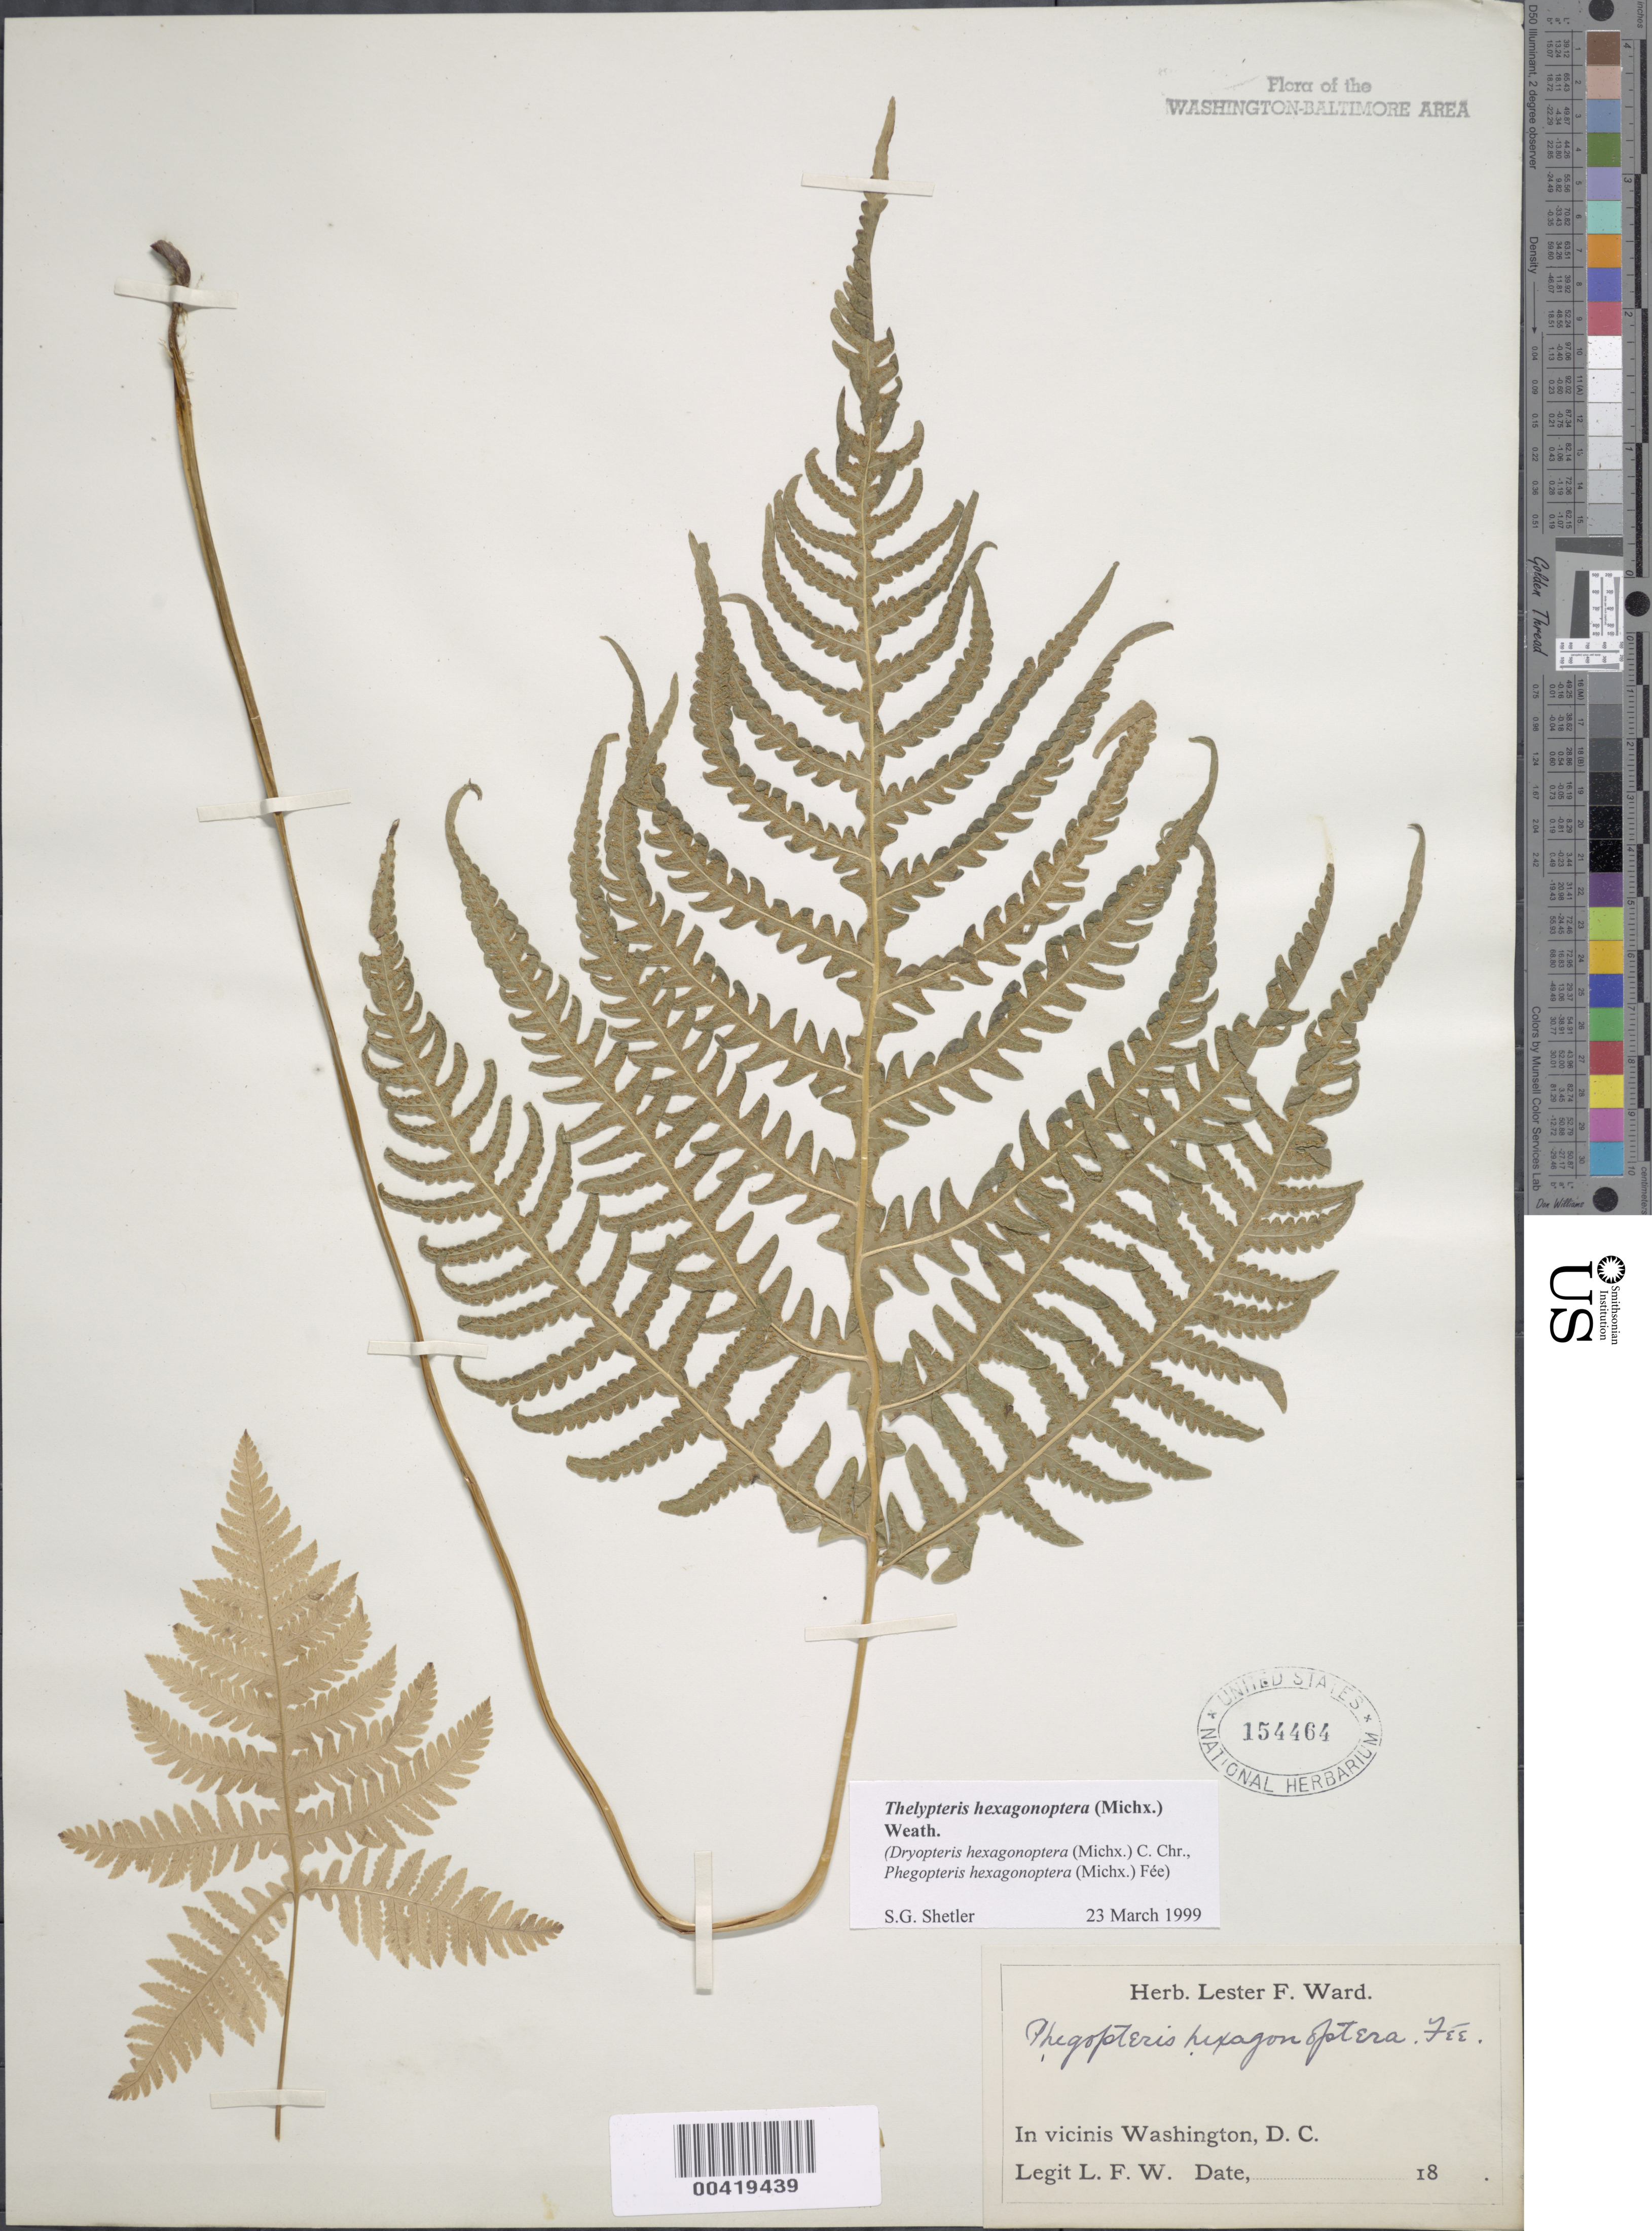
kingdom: Plantae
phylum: Tracheophyta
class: Polypodiopsida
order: Polypodiales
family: Thelypteridaceae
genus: Phegopteris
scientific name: Phegopteris hexagonoptera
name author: (Michx.) Fée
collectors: L. F. Ward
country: United States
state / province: District of Columbia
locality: Washington DC Area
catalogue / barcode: US 154464